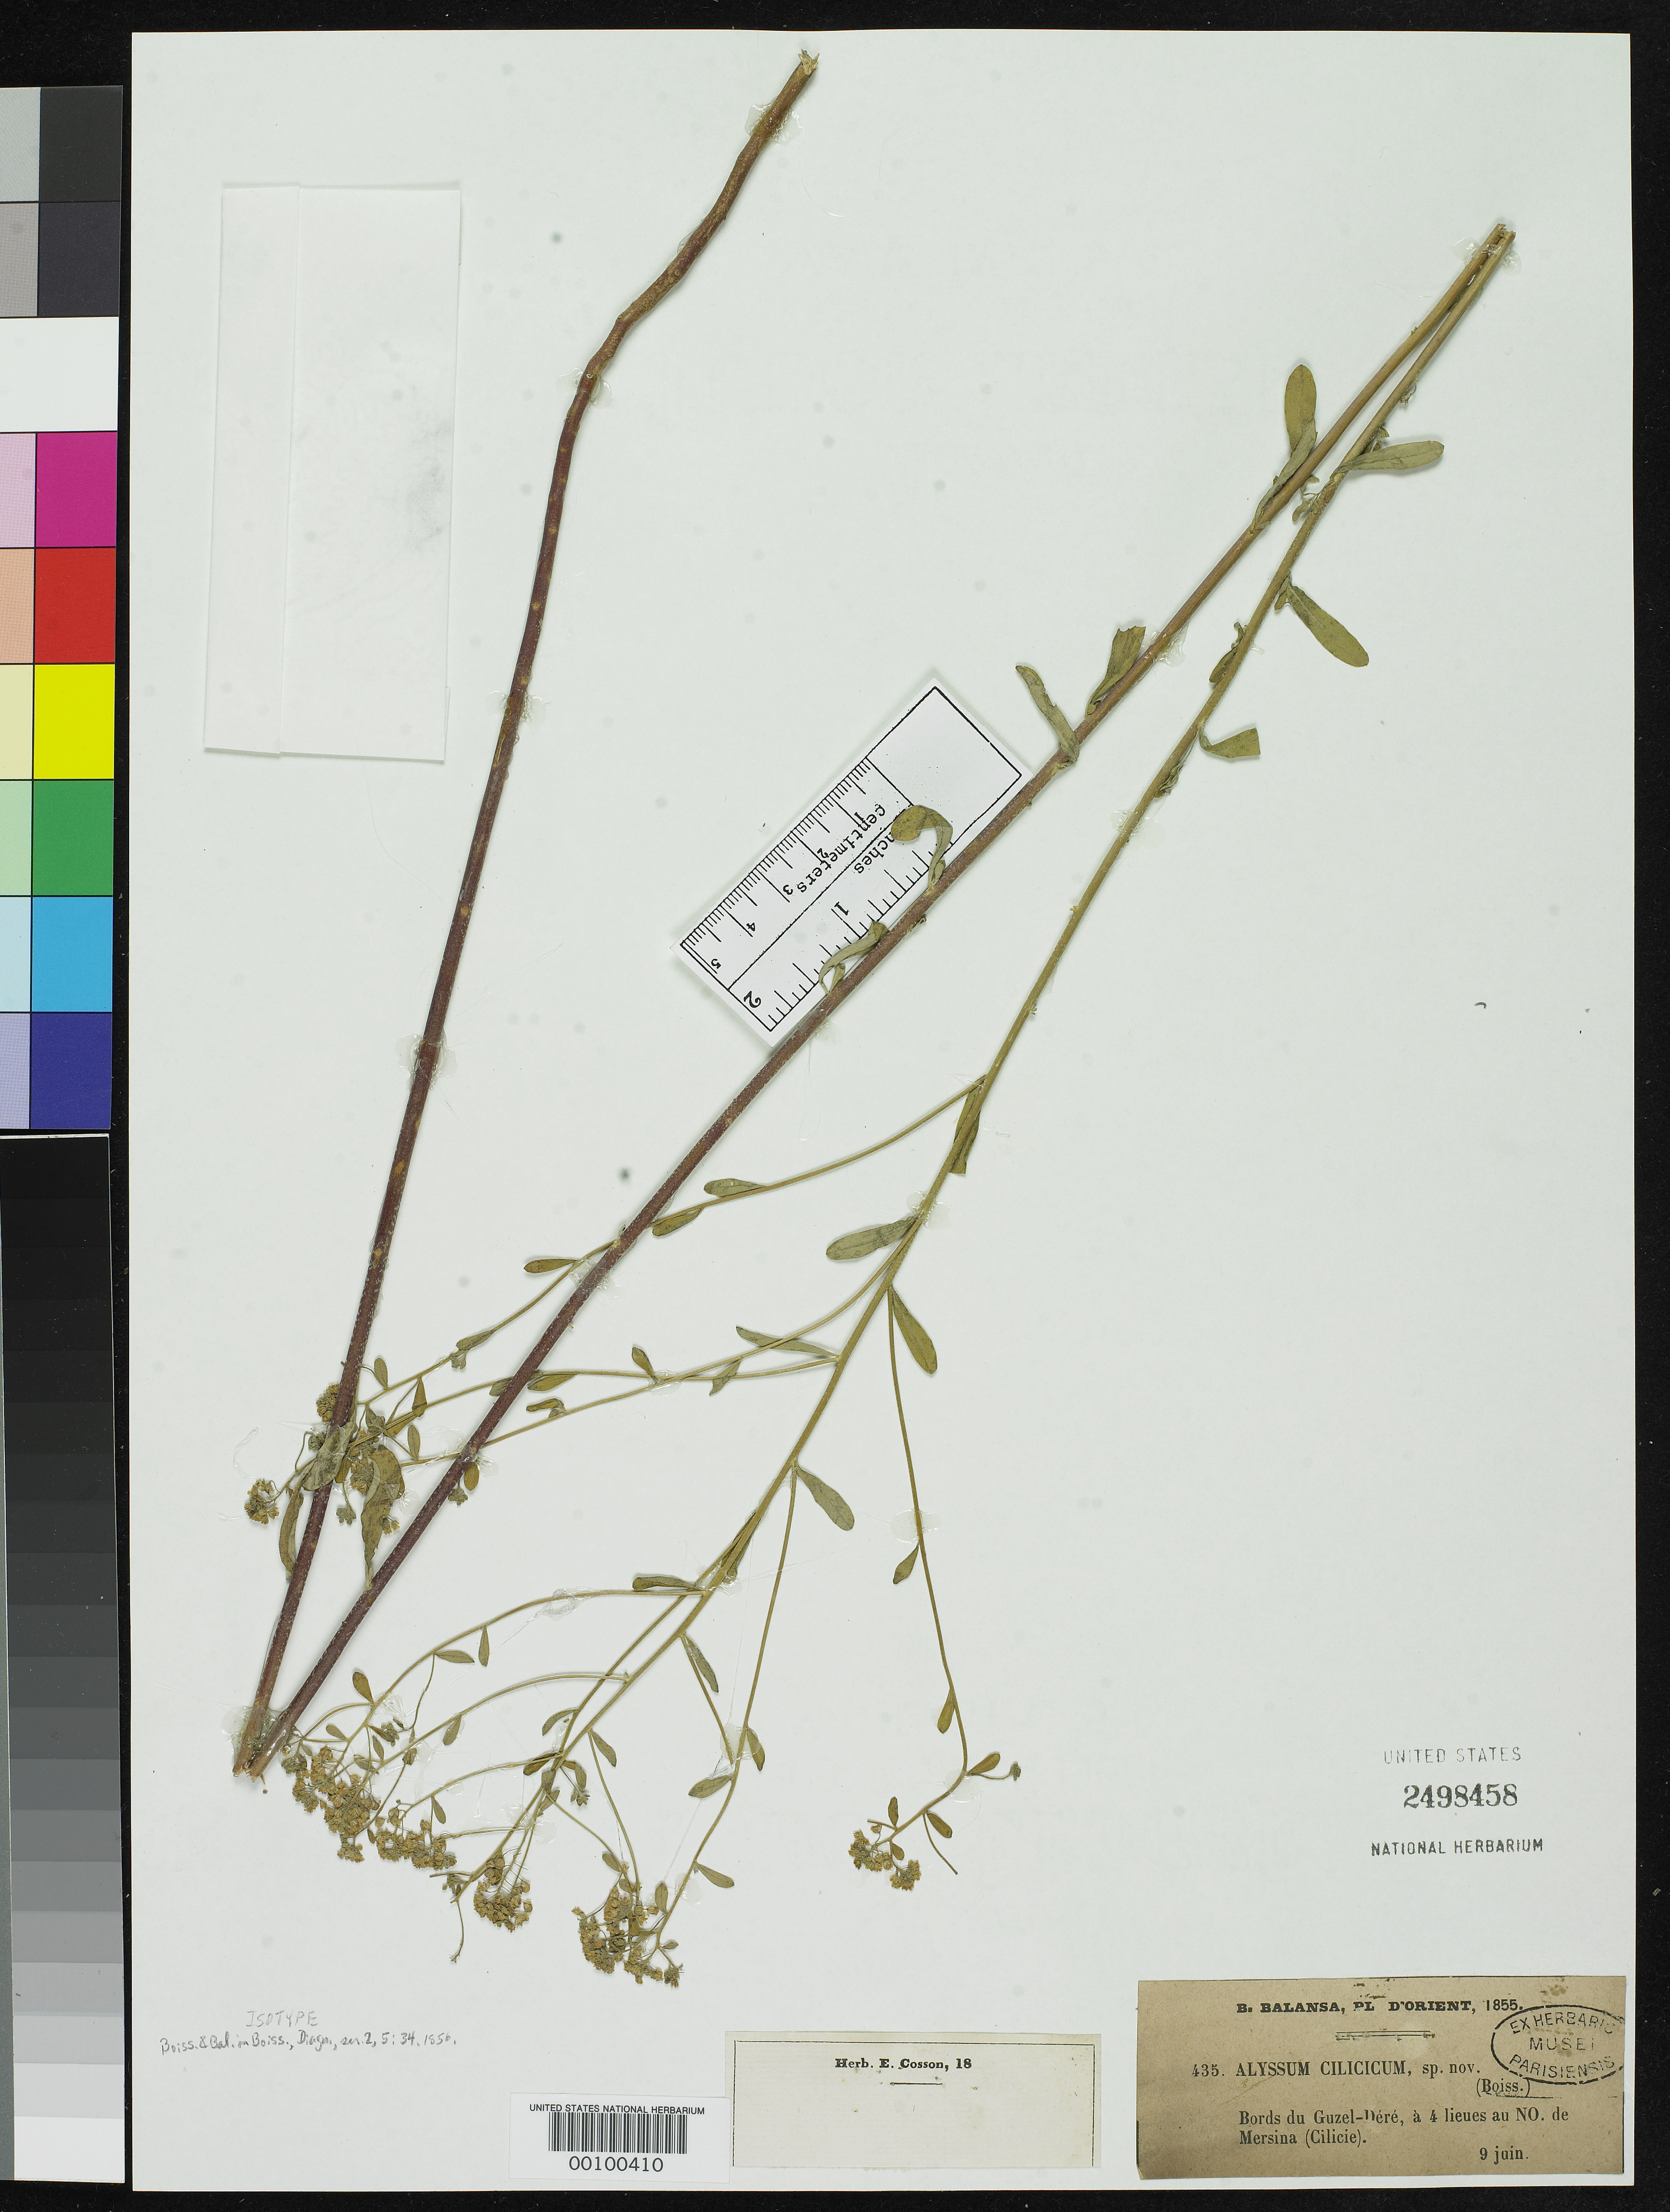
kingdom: Plantae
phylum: Tracheophyta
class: Magnoliopsida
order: Brassicales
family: Brassicaceae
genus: Alyssum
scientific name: Alyssum cilicicum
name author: Boiss. & Balansa in Boiss.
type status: Isotype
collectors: B. Balansa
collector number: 435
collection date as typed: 09 Jun 1855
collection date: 1855-06-09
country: Turkey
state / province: Cilicia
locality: Mersina.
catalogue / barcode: US 2498458